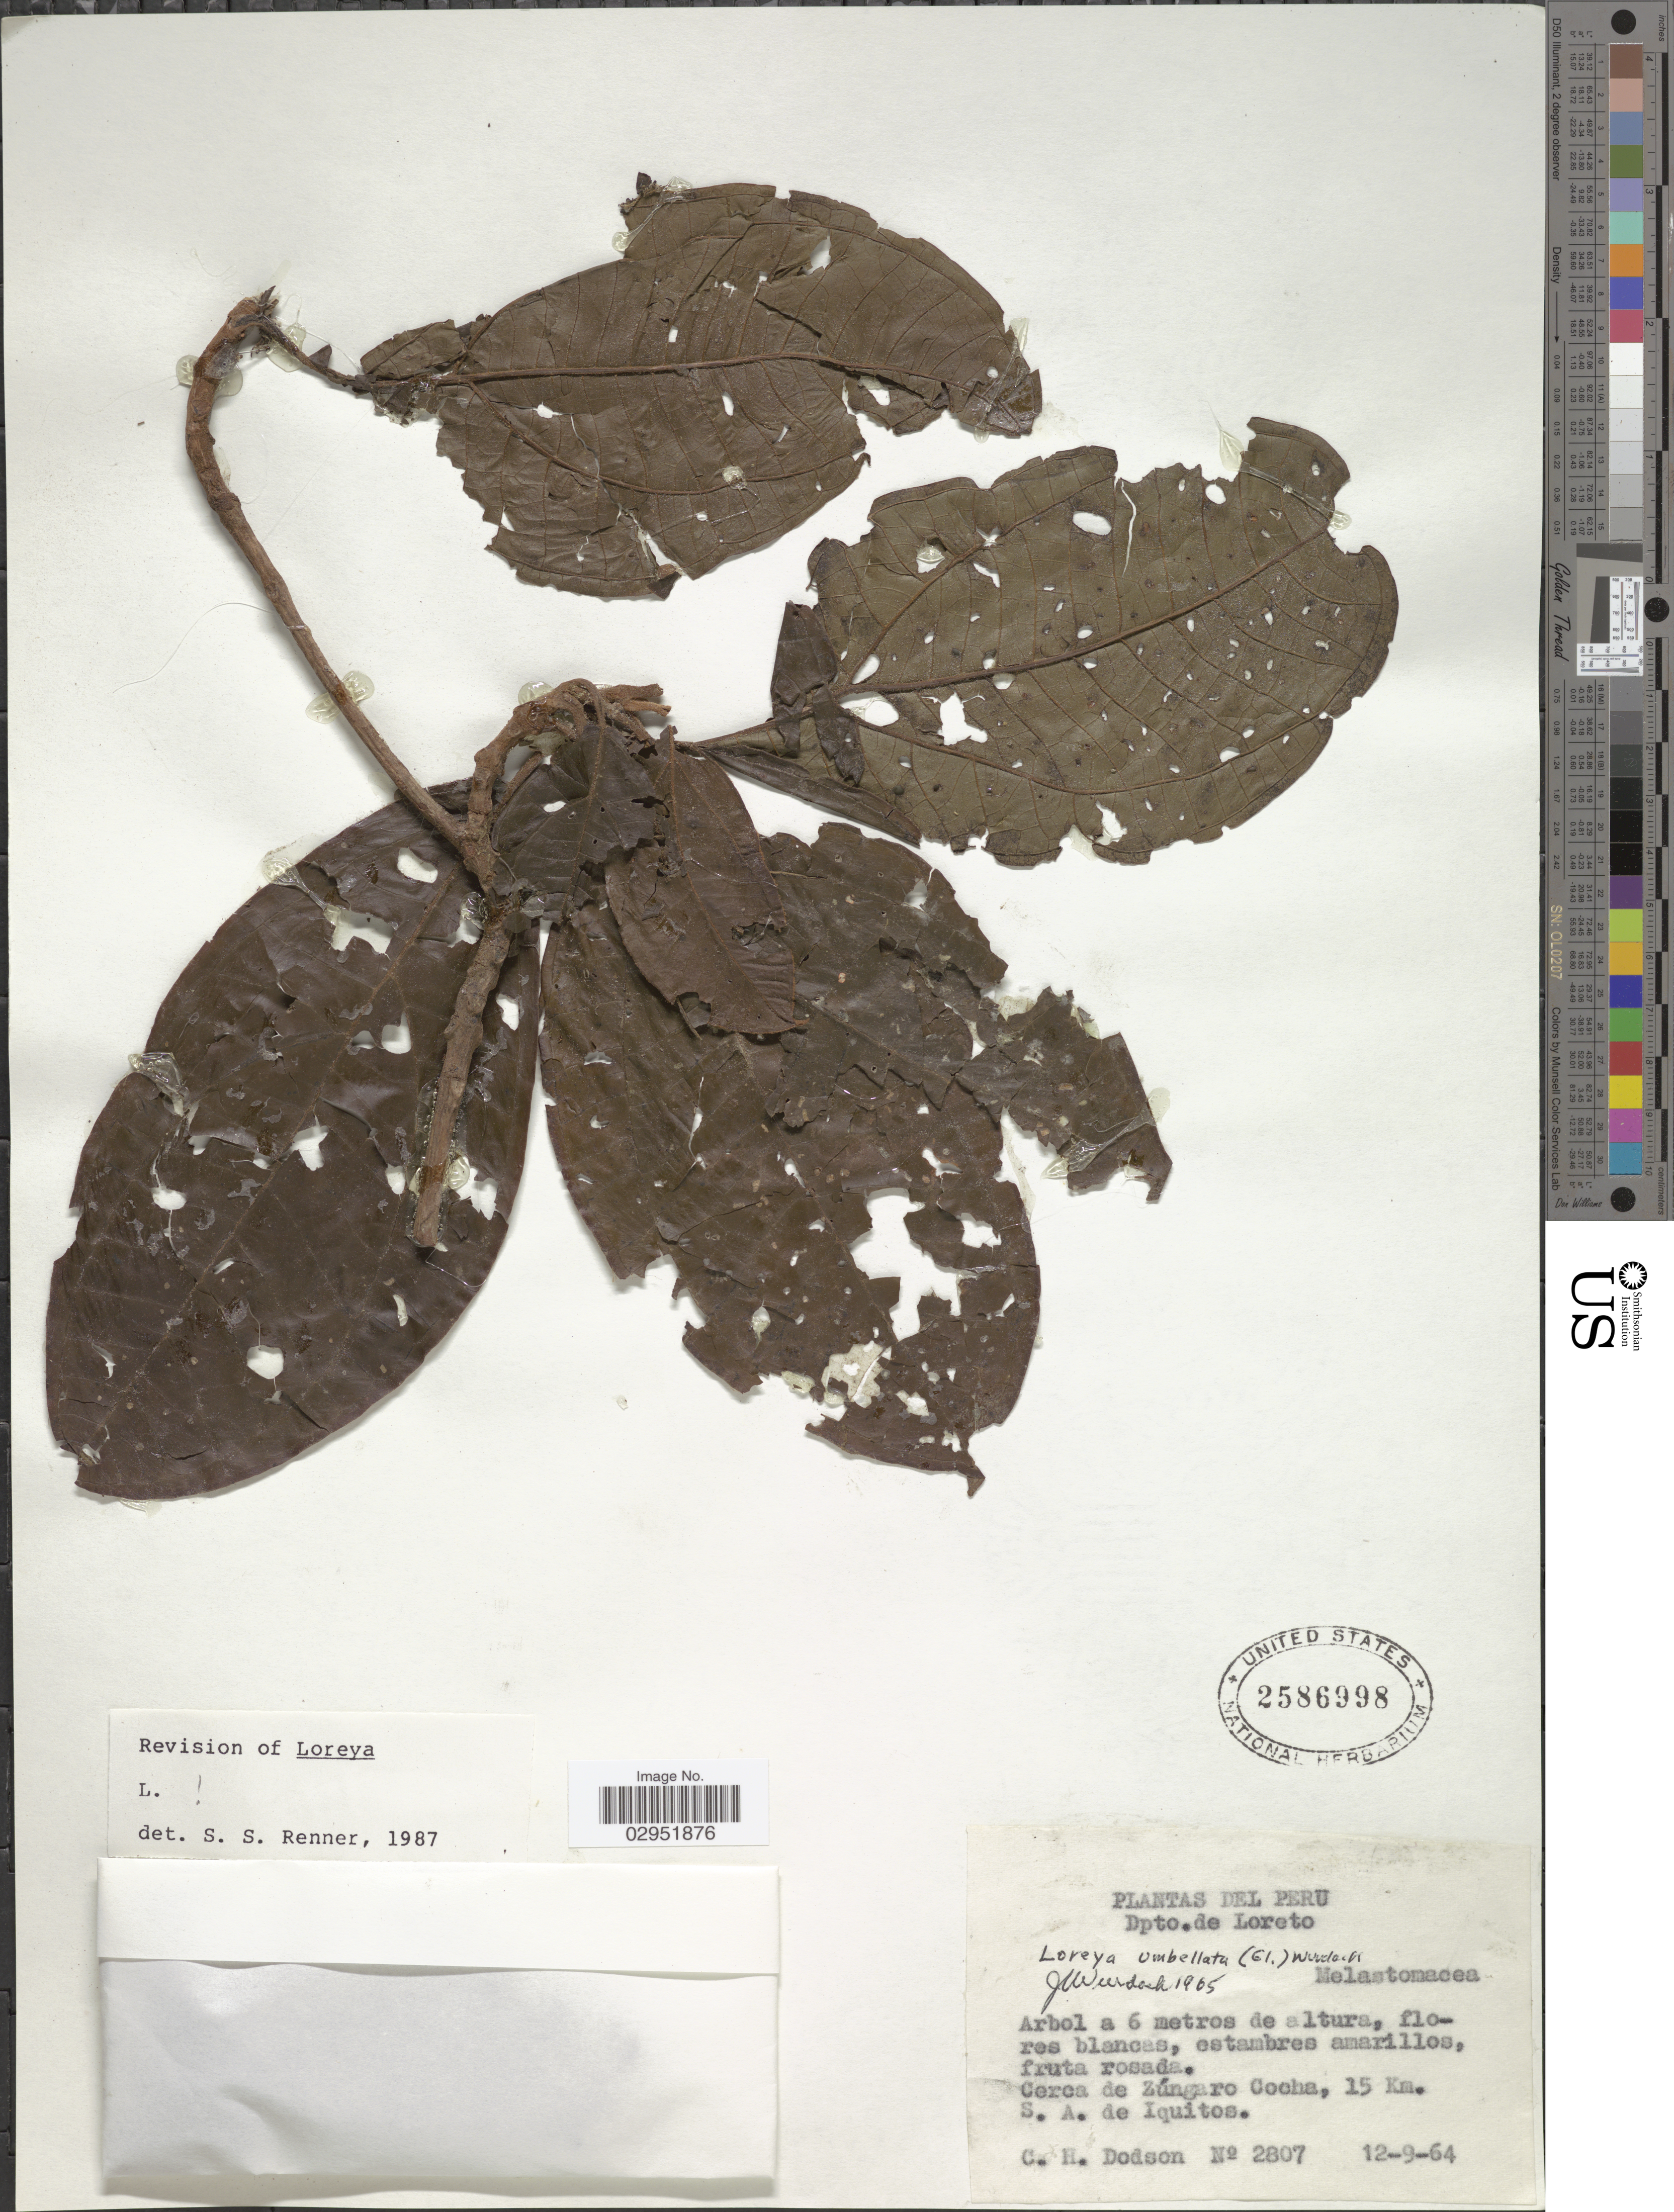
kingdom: Plantae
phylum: Tracheophyta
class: Magnoliopsida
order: Myrtales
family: Melastomataceae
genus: Bellucia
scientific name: Bellucia umbellata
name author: Gleason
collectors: C. H. Dodson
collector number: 2807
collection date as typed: Transcribed d/m/y: 12/9/64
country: Peru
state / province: Loreto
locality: Dpto. Loreto, Cerca de Zúngaro Cocha, 15 Km. S.A. de Iquitos.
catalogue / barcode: US 2586998